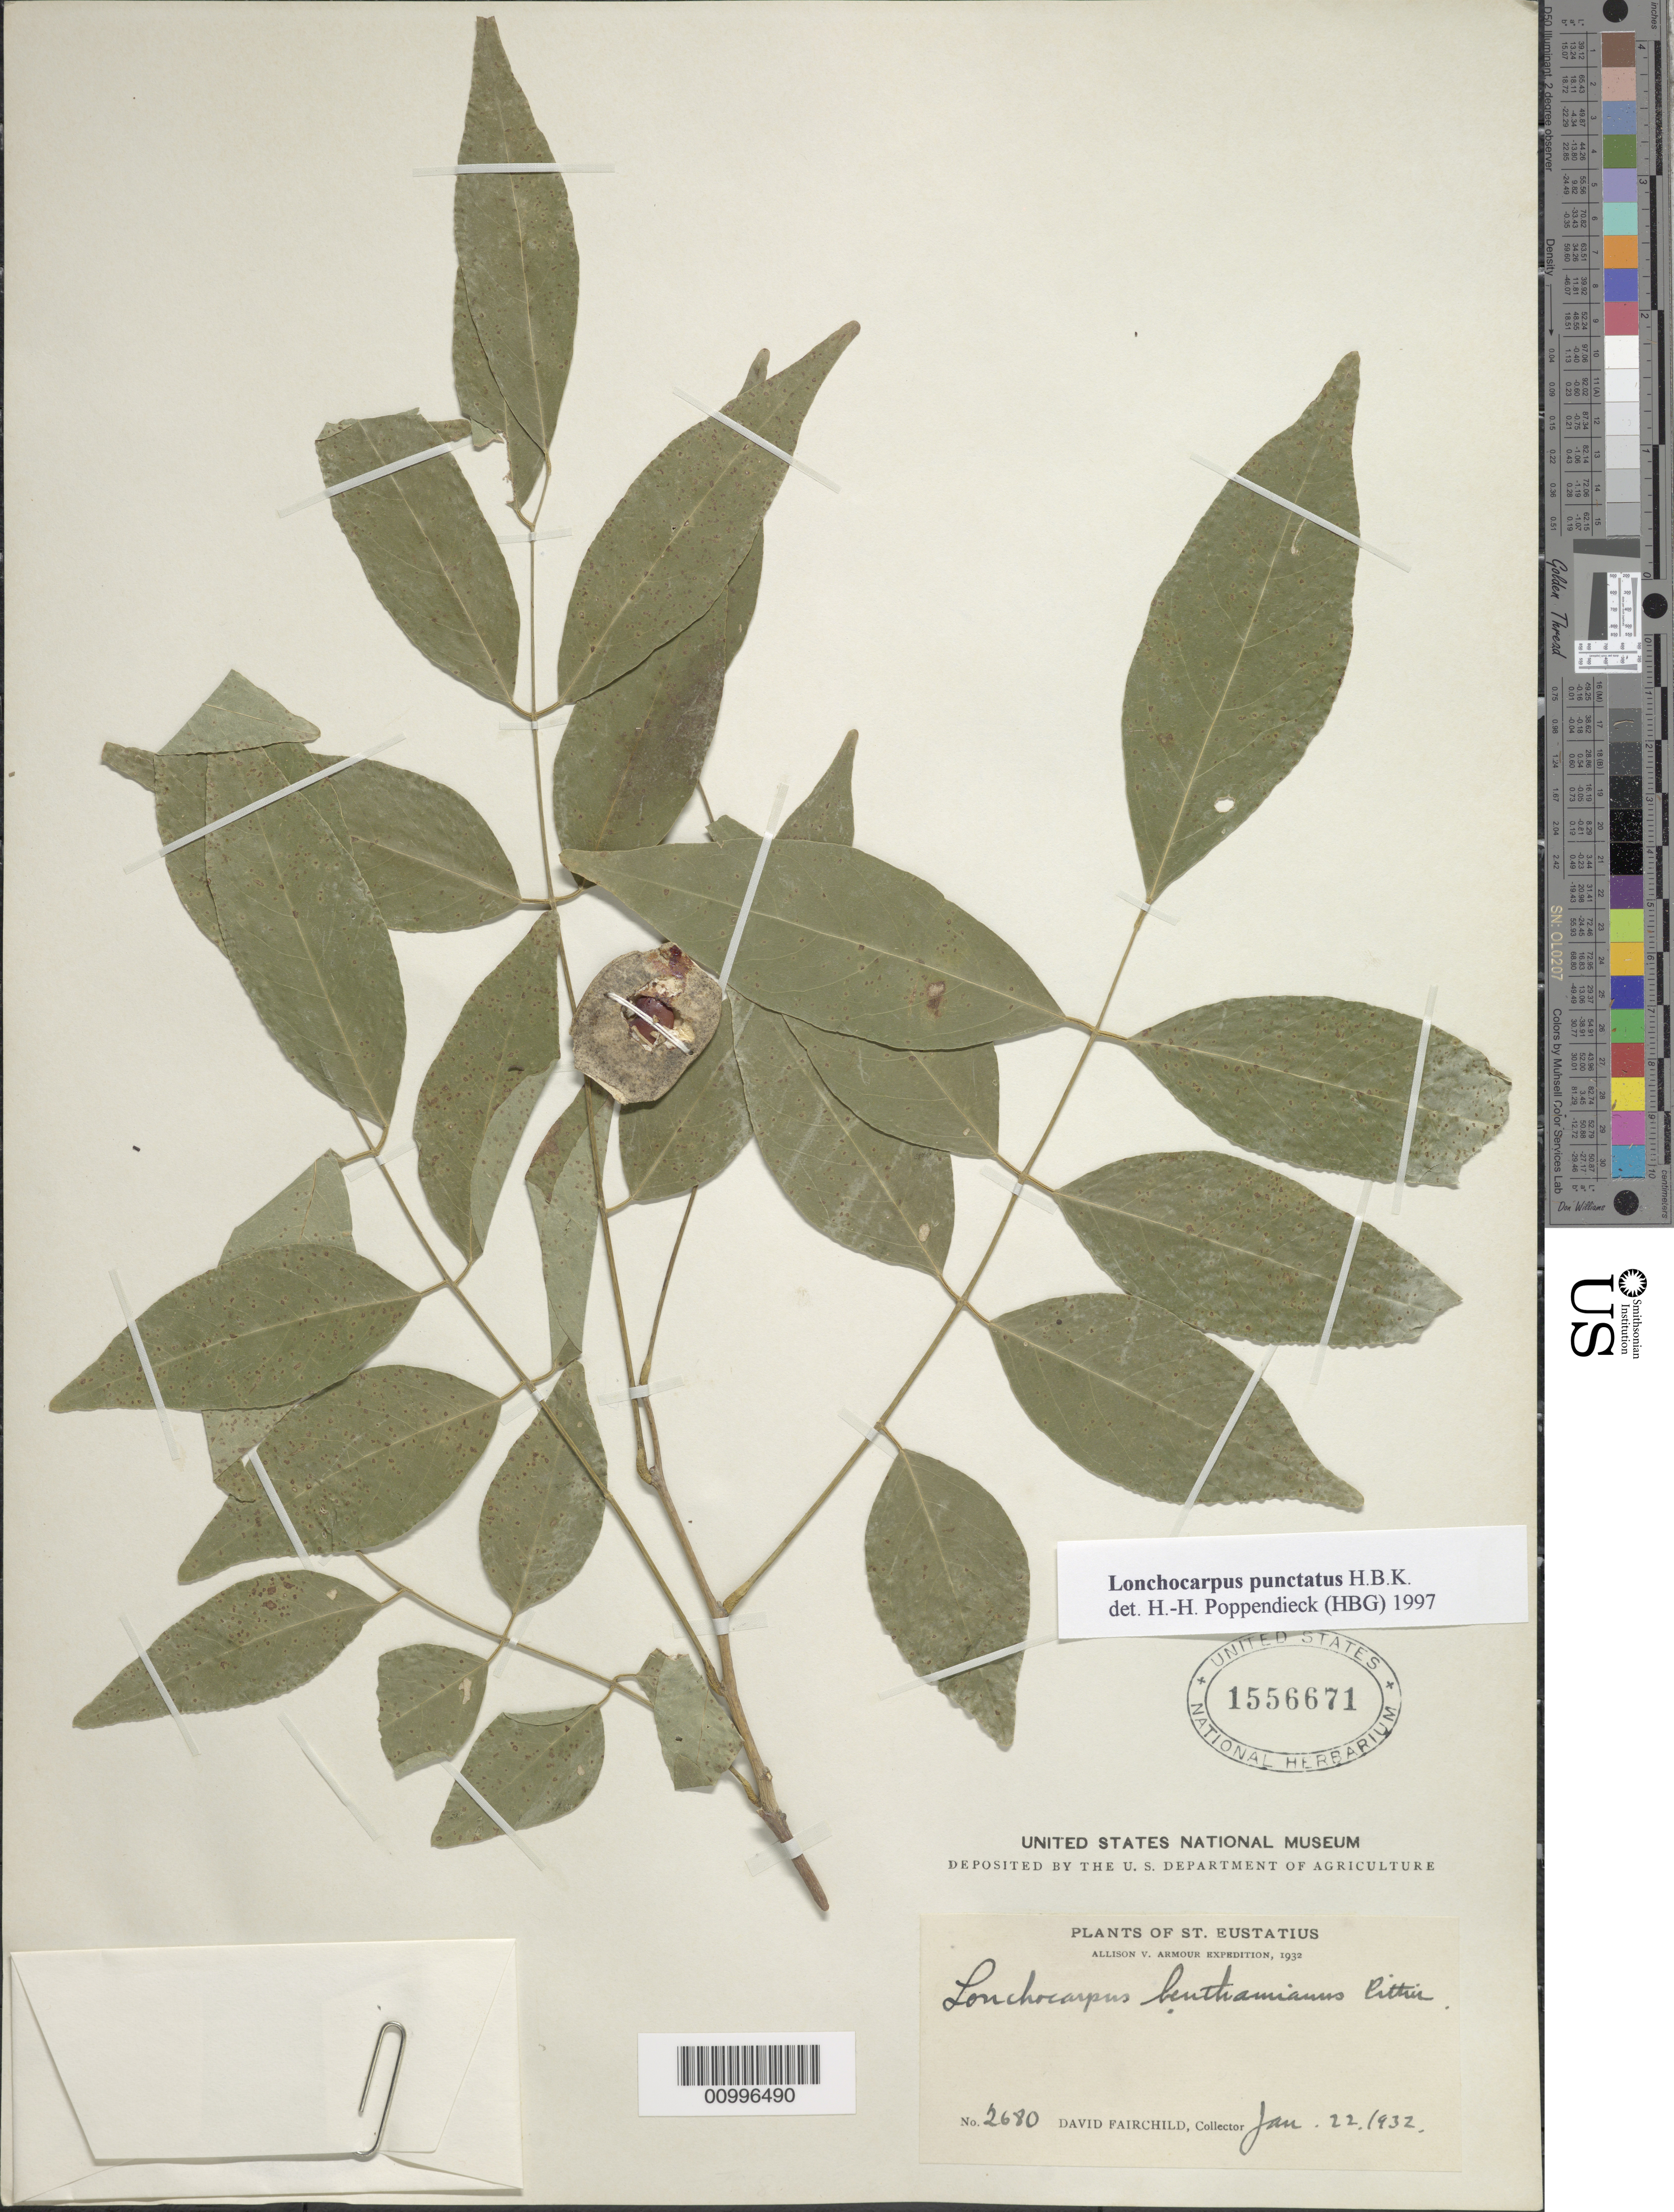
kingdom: Plantae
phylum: Tracheophyta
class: Magnoliopsida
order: Fabales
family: Fabaceae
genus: Lonchocarpus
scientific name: Lonchocarpus punctatus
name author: Kunth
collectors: D. Fairchild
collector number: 2680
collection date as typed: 22 Jan 1932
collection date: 1932-01-22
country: Netherlands Antilles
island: Sint Eustatius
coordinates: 0 N, 0 E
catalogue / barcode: US 1556671